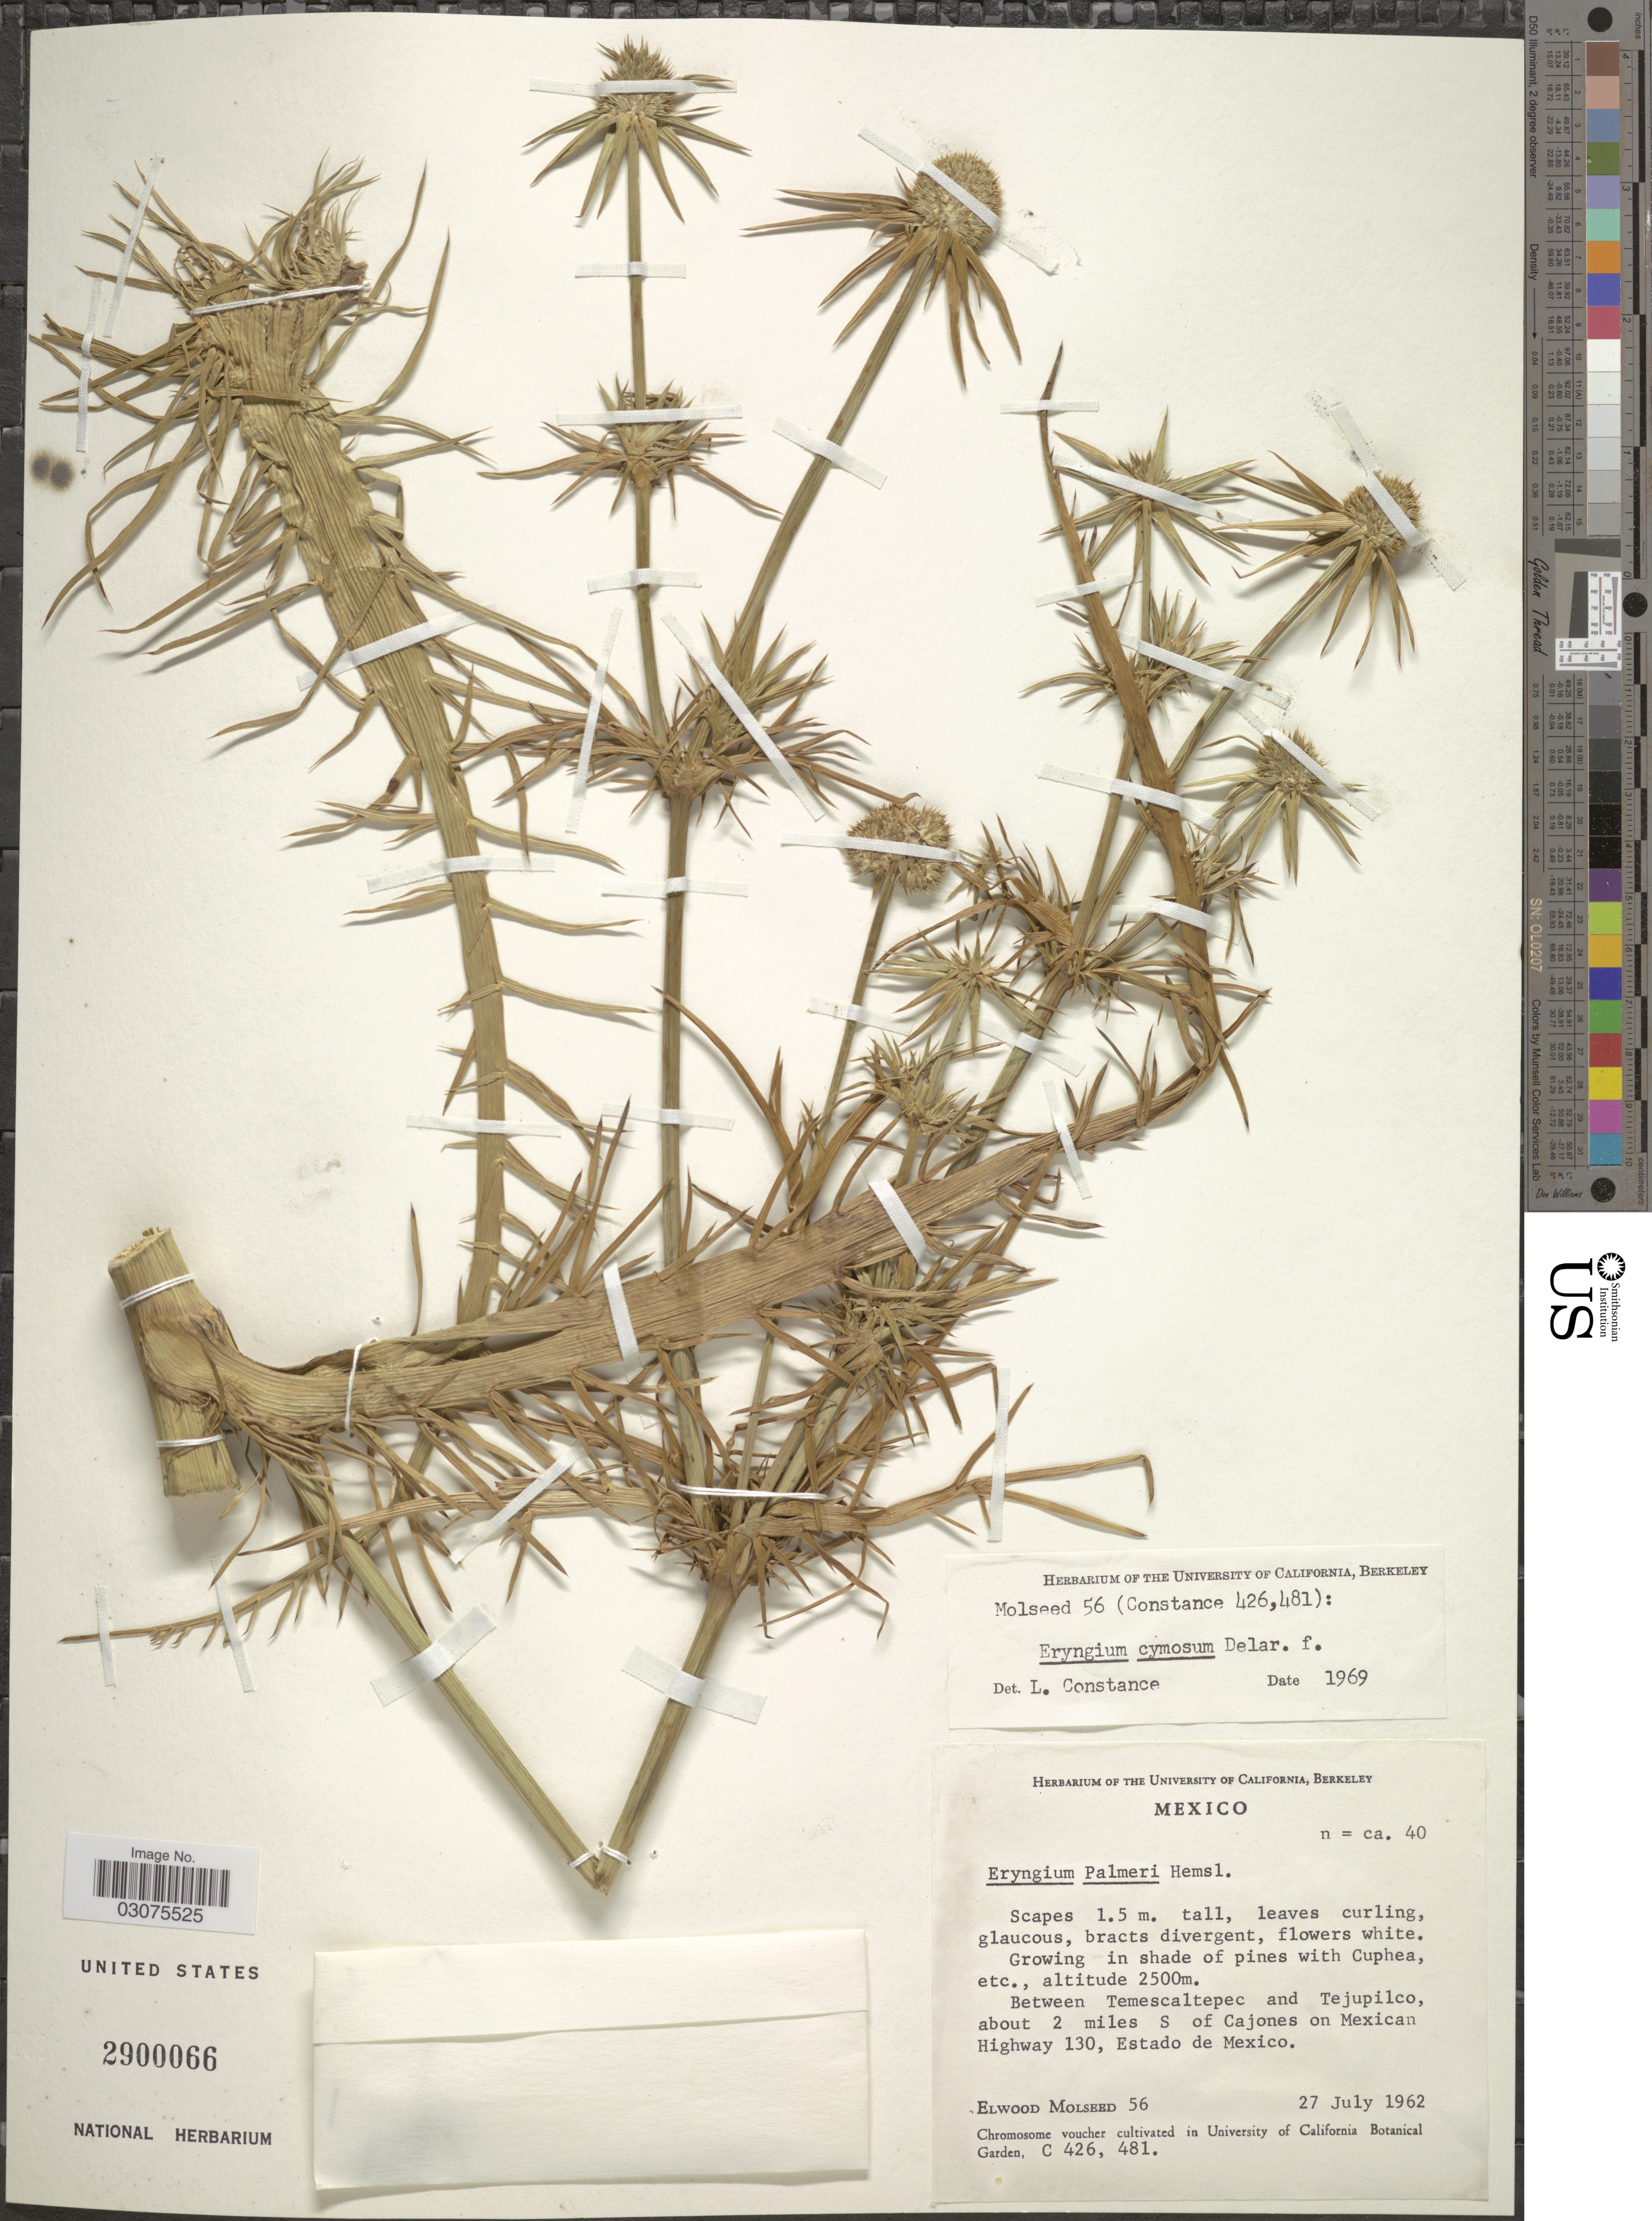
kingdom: Plantae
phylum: Tracheophyta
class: Magnoliopsida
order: Apiales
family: Apiaceae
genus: Eryngium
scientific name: Eryngium cymosum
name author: F. Delaroche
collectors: E. Molseed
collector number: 56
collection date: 1962-07-27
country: Mexico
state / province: México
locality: Between Temascaltepec and Tejupilco, about 2 miles S of Cajones on Mexican Highway 130.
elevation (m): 2500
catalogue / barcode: US 2900066